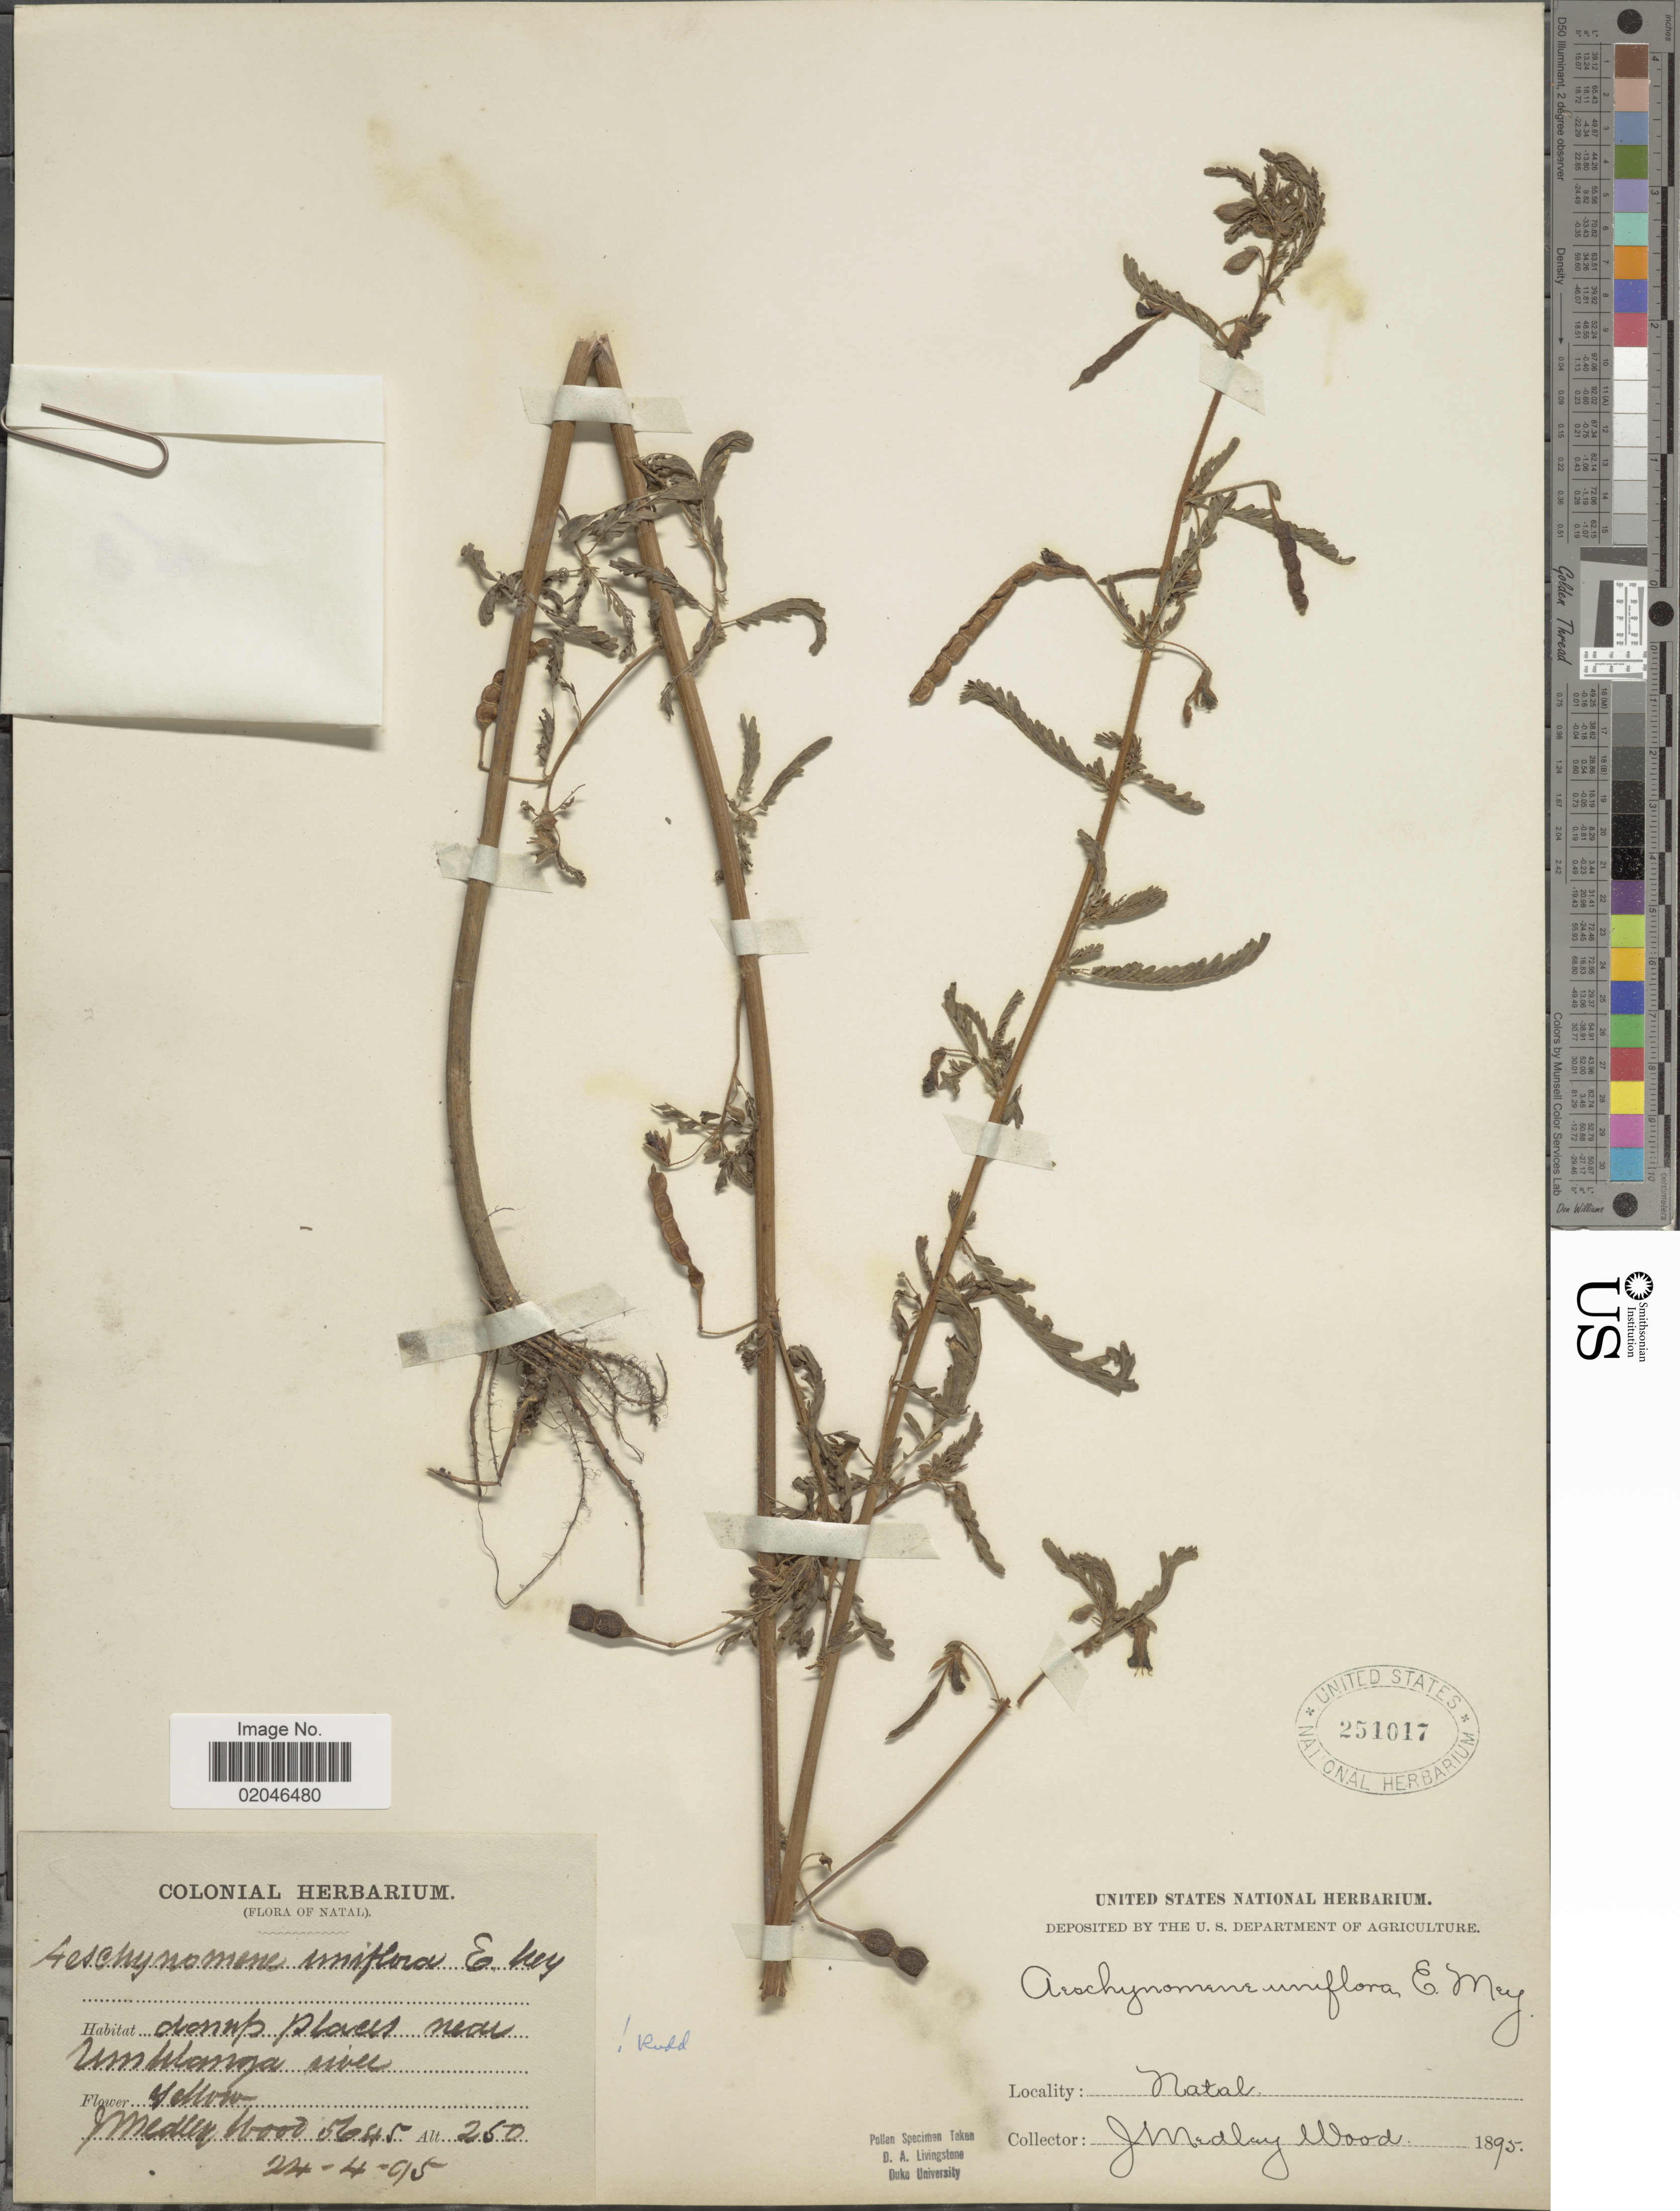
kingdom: Plantae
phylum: Tracheophyta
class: Magnoliopsida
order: Fabales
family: Fabaceae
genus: Aeschynomene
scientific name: Aeschynomene uniflora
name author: E. Mey.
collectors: J. Medley Wood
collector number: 5645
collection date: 1895-04-24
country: South Africa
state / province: KwaZulu-Natal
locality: Damp places near Umhlanga river.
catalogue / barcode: US 251017